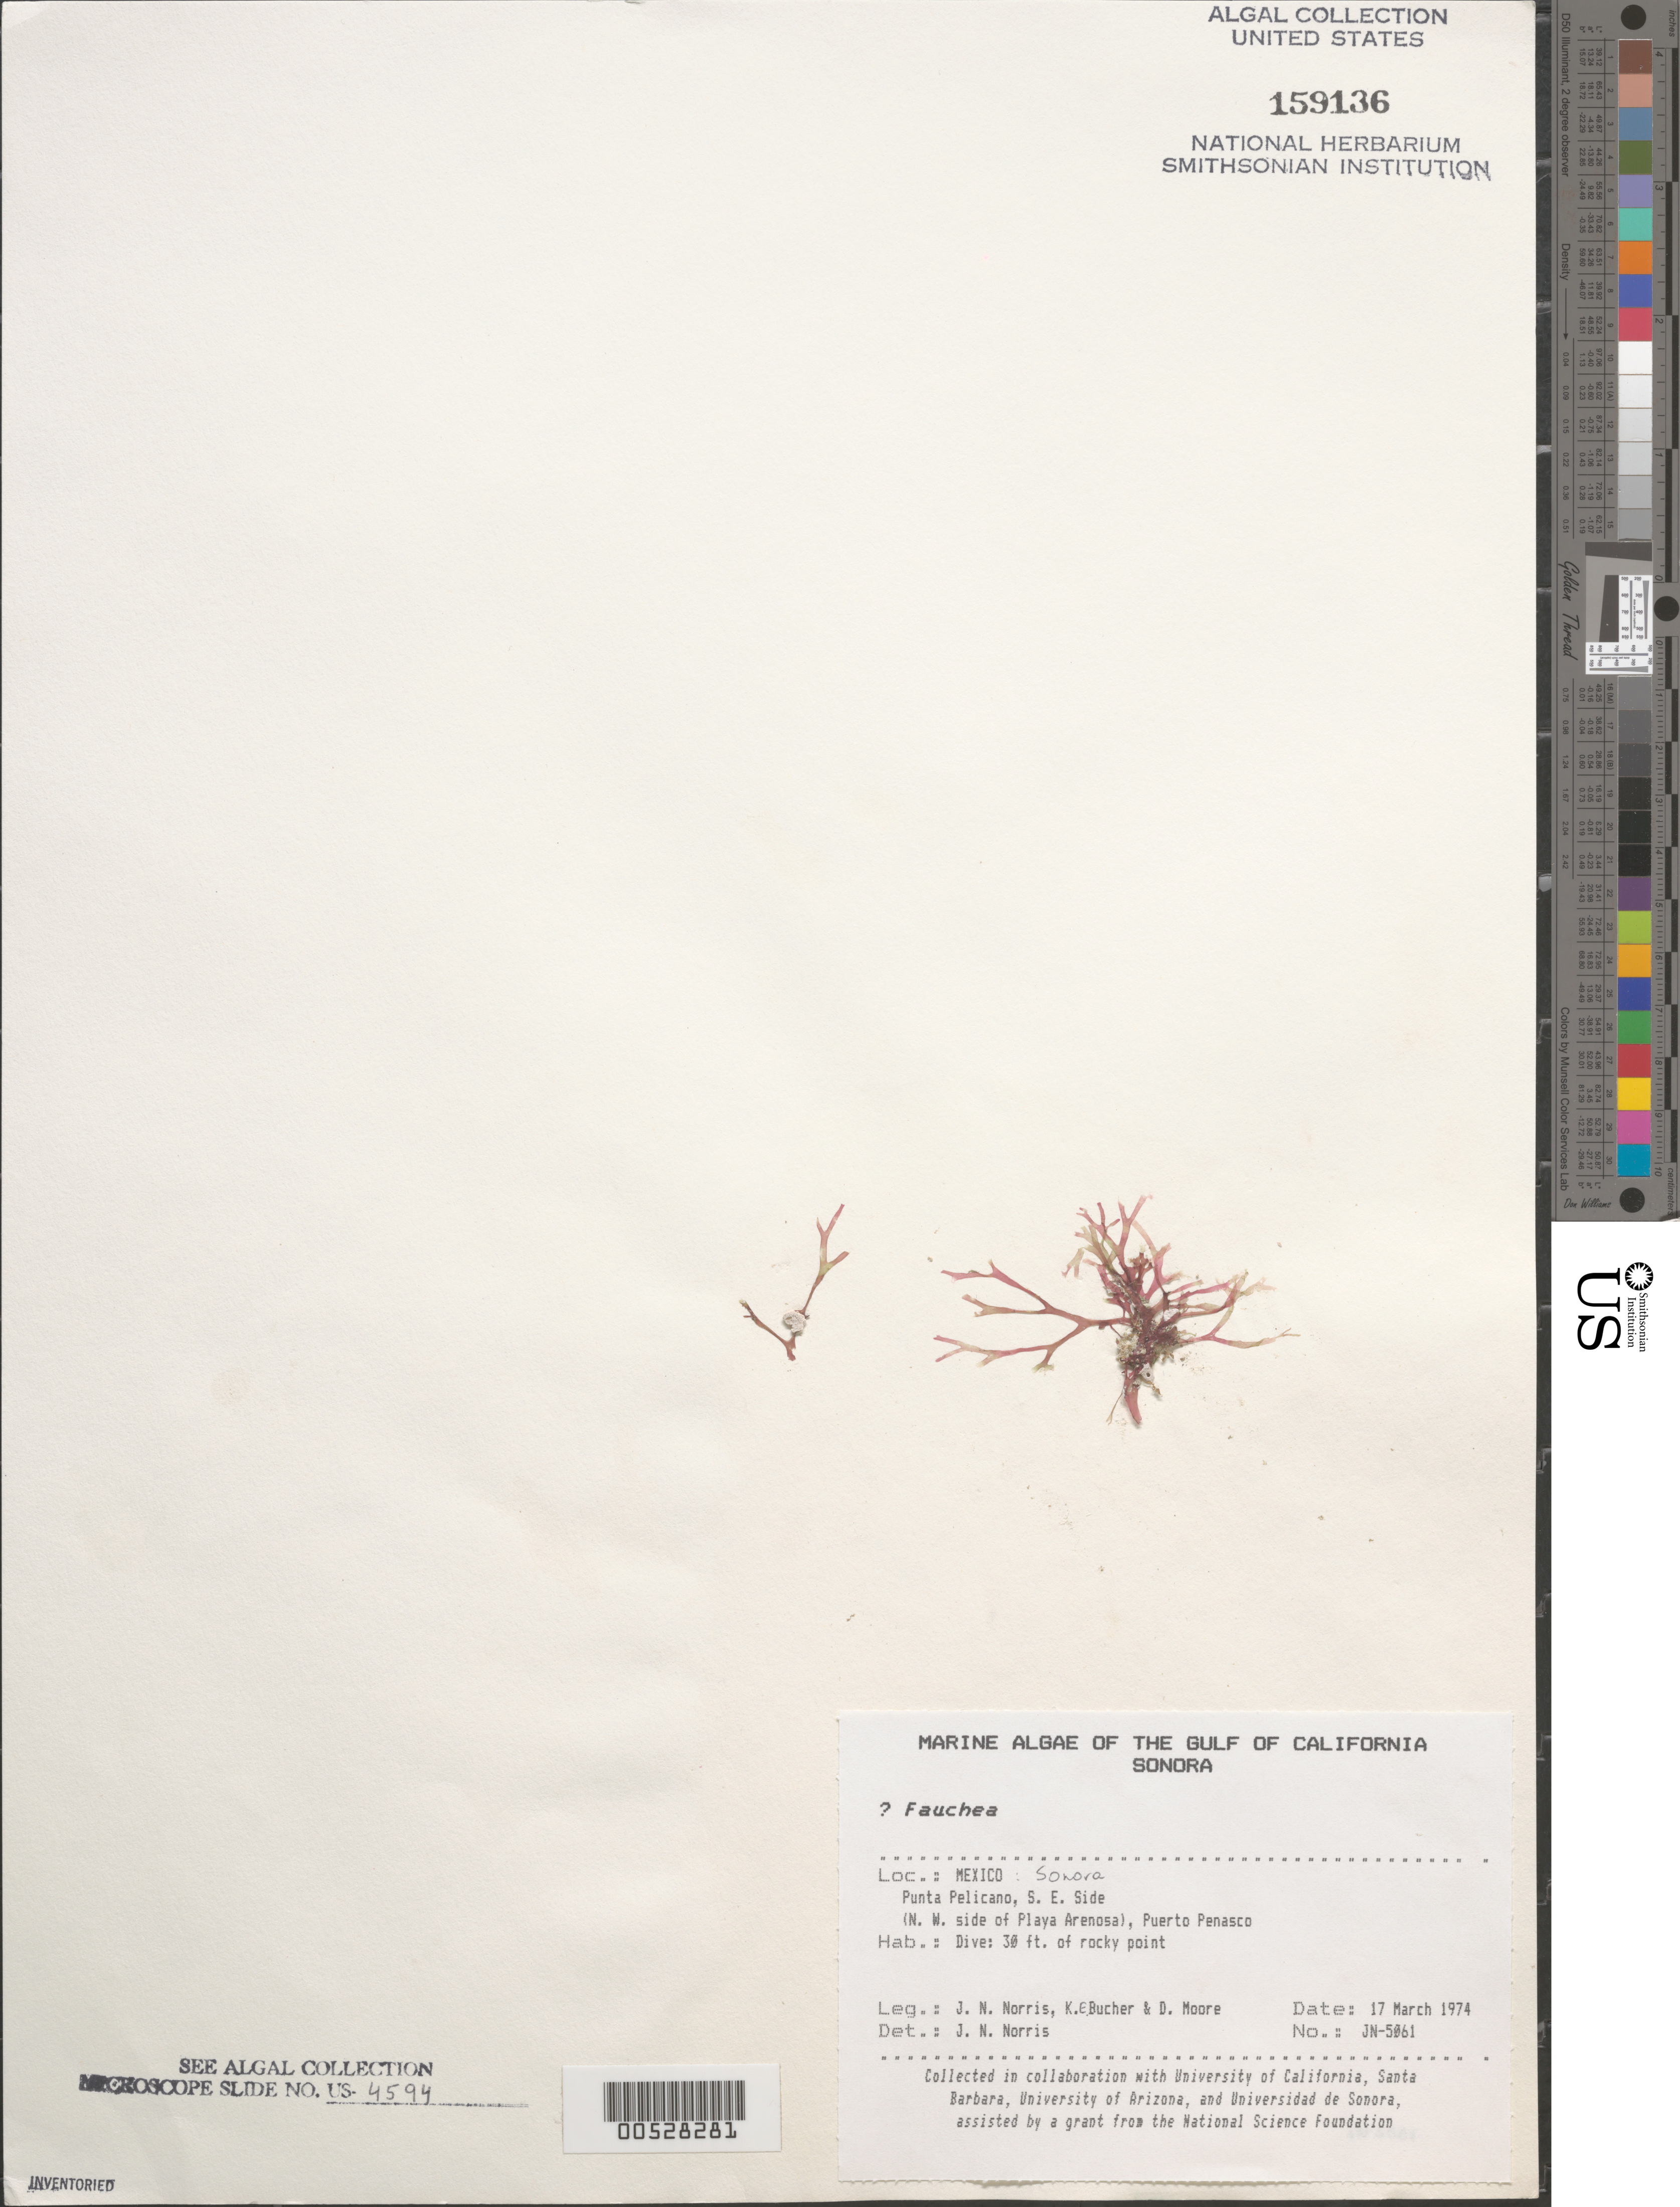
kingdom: Plantae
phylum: Rhodophyta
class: Florideophyceae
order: Rhodymeniales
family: Faucheaceae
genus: Gloiocladia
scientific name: Gloiocladia hoshawii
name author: (E.Y. Dawson) J.N. Norris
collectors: J. N. Norris, K. E. Bucher & D. Moore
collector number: JN-5061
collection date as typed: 17 Mar 1974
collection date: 1974-03-17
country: Mexico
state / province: Sonora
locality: Punta Pelicano, Playa Arenosa, Puerto Penasco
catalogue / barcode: US 159136